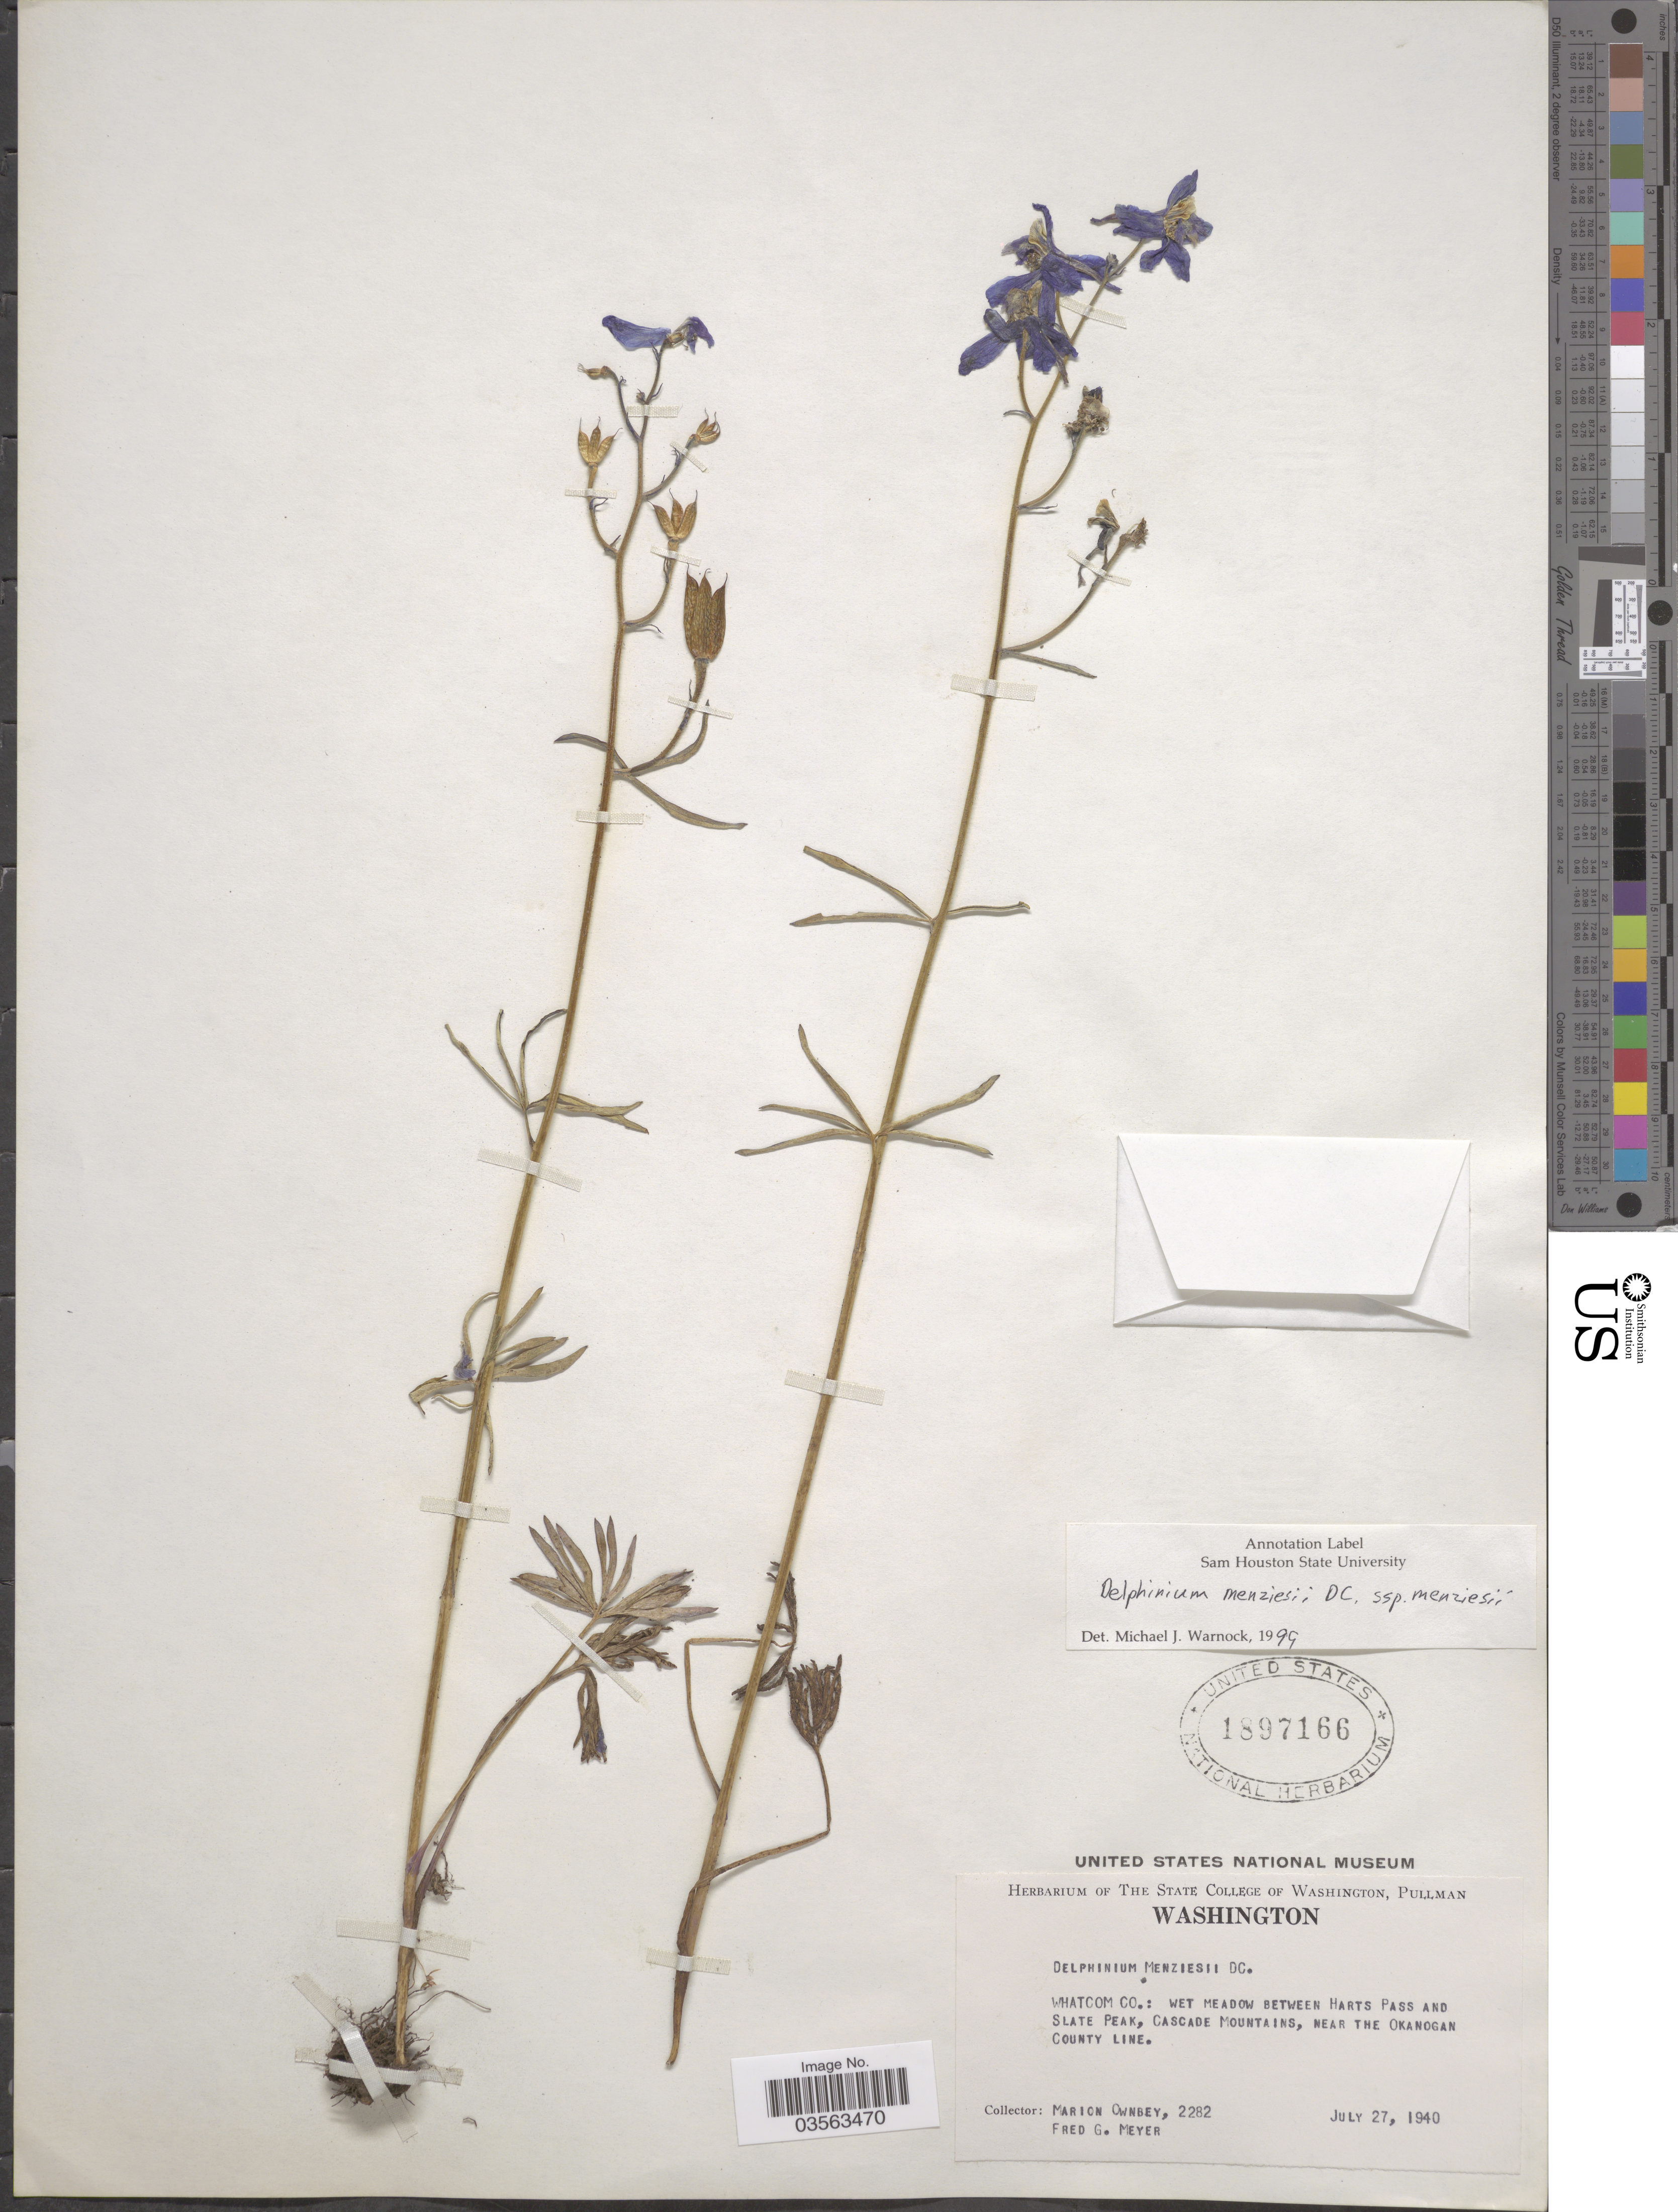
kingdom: Plantae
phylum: Tracheophyta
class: Magnoliopsida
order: Ranunculales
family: Ranunculaceae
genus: Delphinium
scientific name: Delphinium menziesii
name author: DC.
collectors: M. Ownbey & F. Meyer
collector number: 2282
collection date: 1940-07-27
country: United States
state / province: Washington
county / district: Okanogan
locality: Whatcom Co.: wet meadow between Harts Pass and Slate Peak, Cascade Mountains, near the Okanogan County Line.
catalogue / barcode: US 1897166